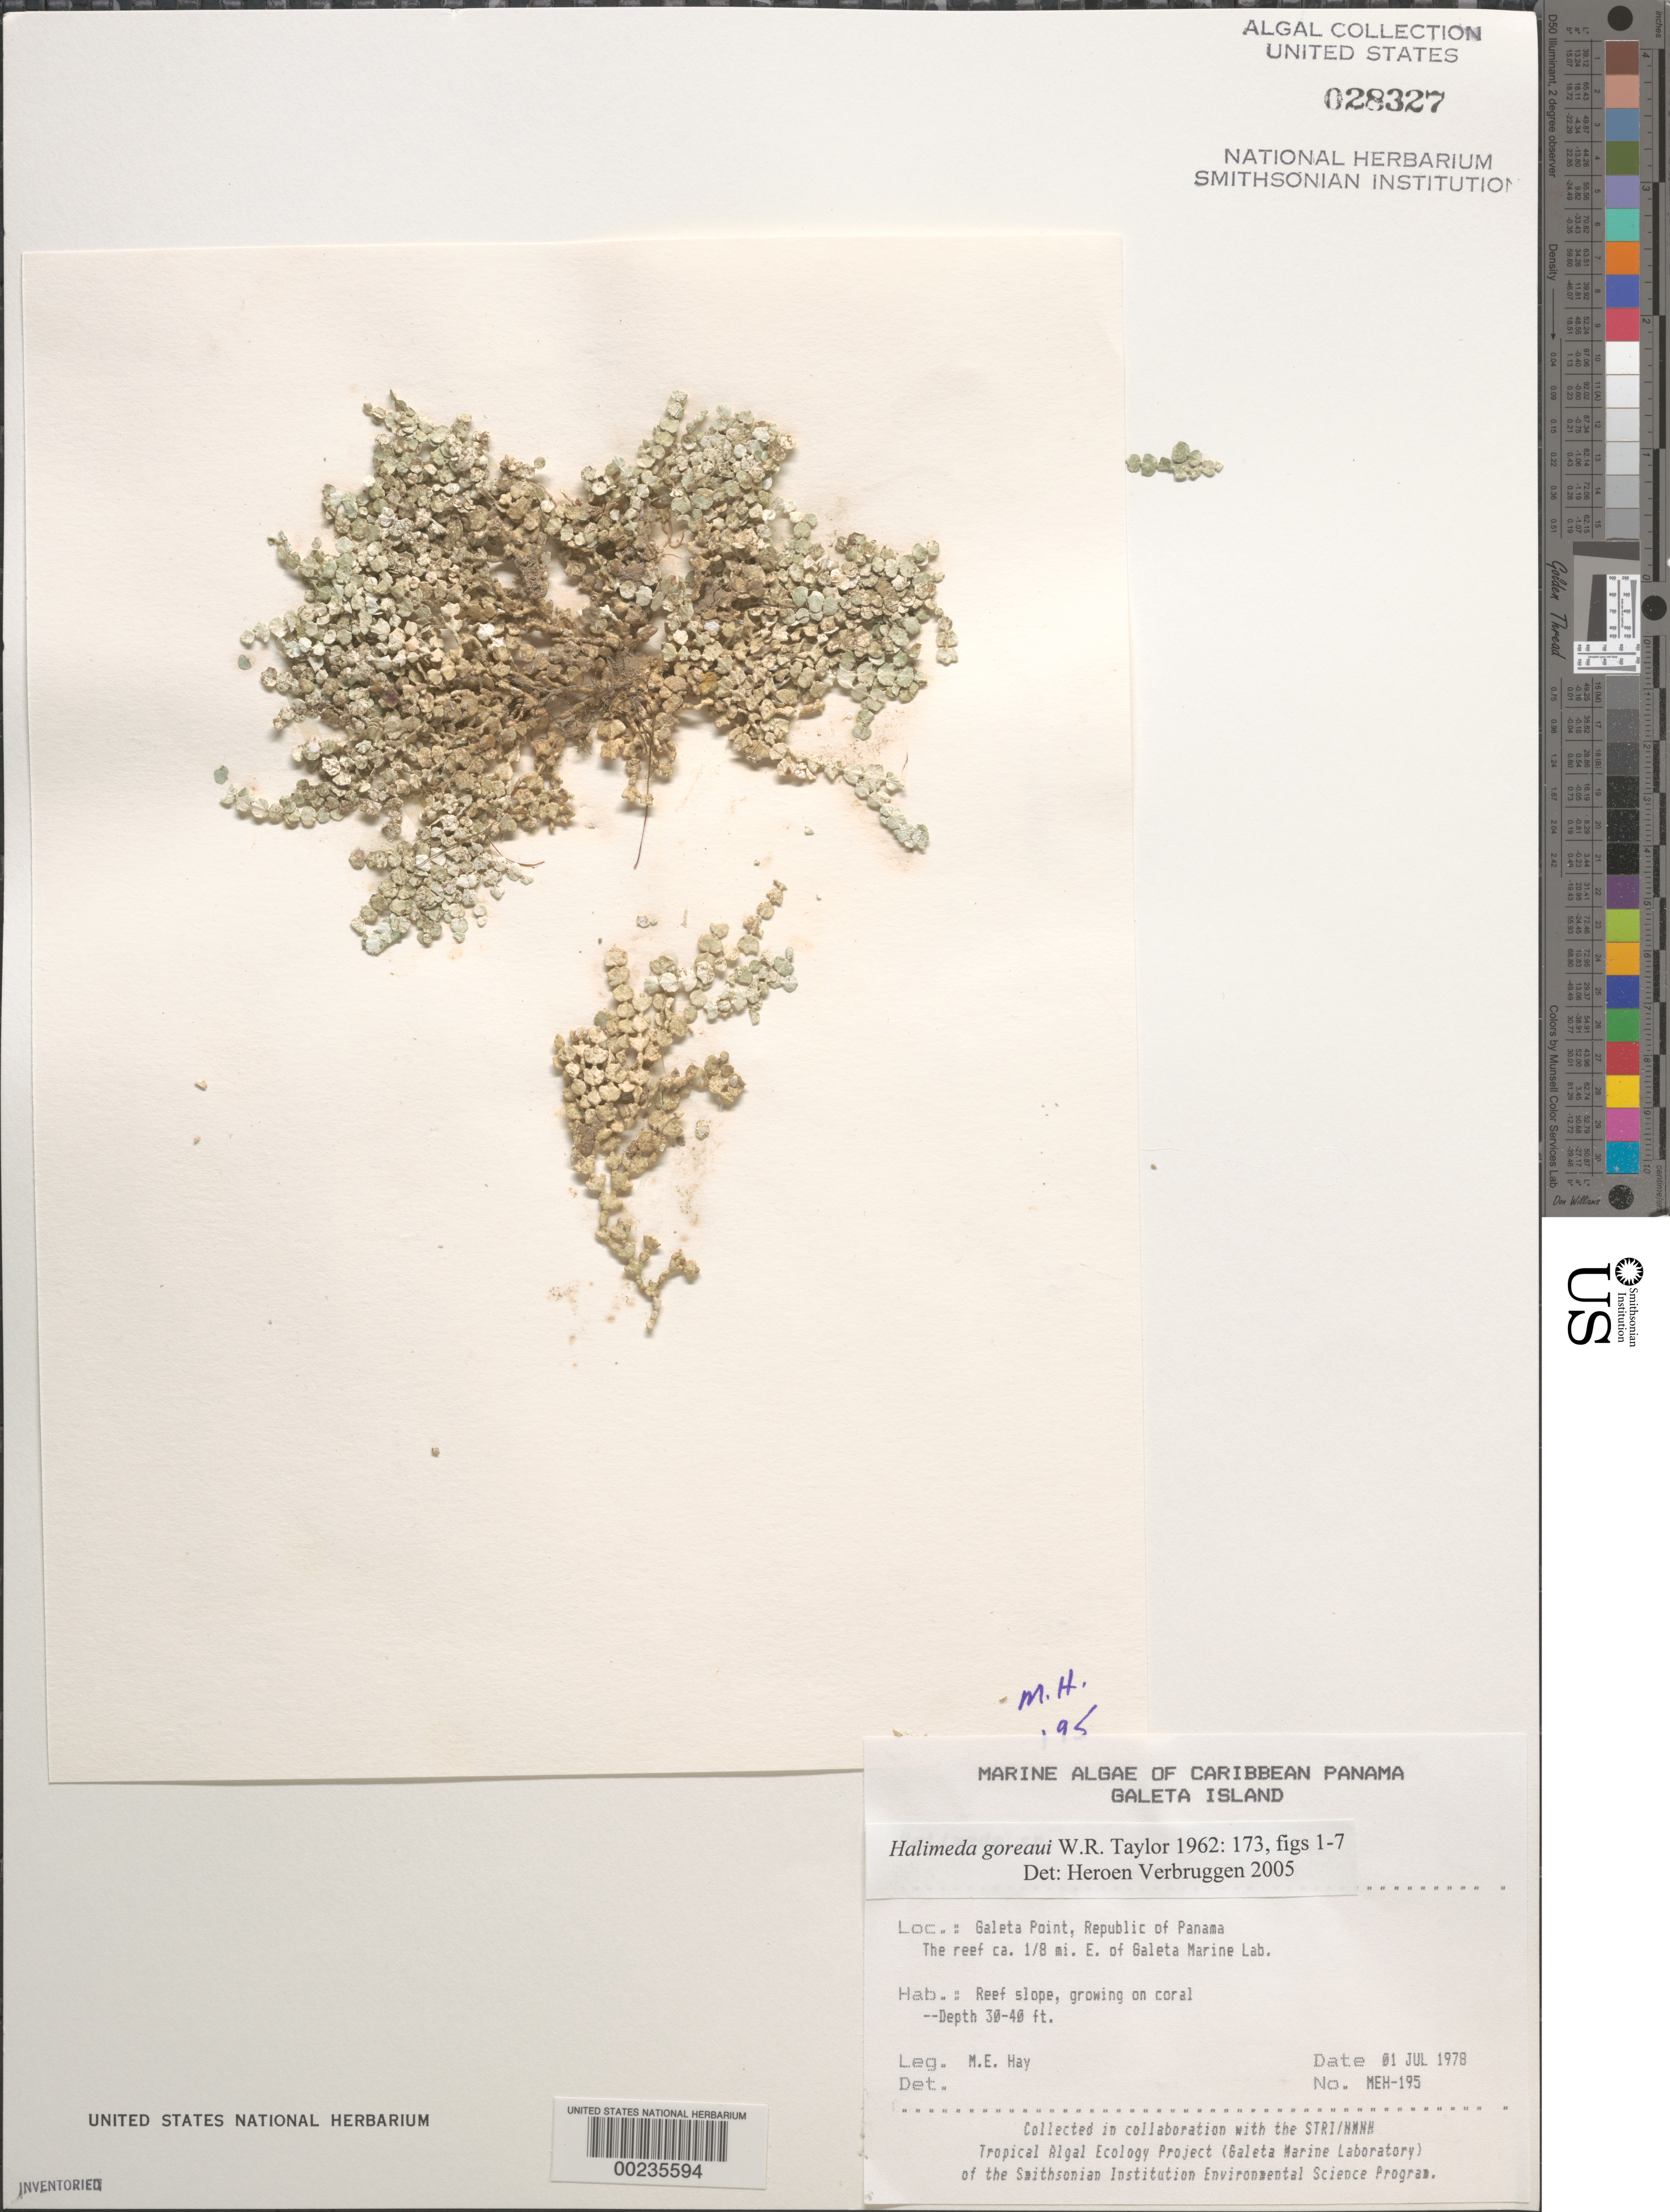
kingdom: Plantae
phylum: Chlorophyta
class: Ulvophyceae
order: Bryopsidales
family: Halimedaceae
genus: Halimeda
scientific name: Halimeda goreaui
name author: W.R. Taylor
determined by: Verbruggen, H.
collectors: M. E. Hay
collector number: MEH-195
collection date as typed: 01 Jul 1978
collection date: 1978-07-01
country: Panama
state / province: Colón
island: Galeta Island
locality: Galeta Point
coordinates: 9 24' 18" N, 79 51' 48.5" W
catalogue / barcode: US 28327